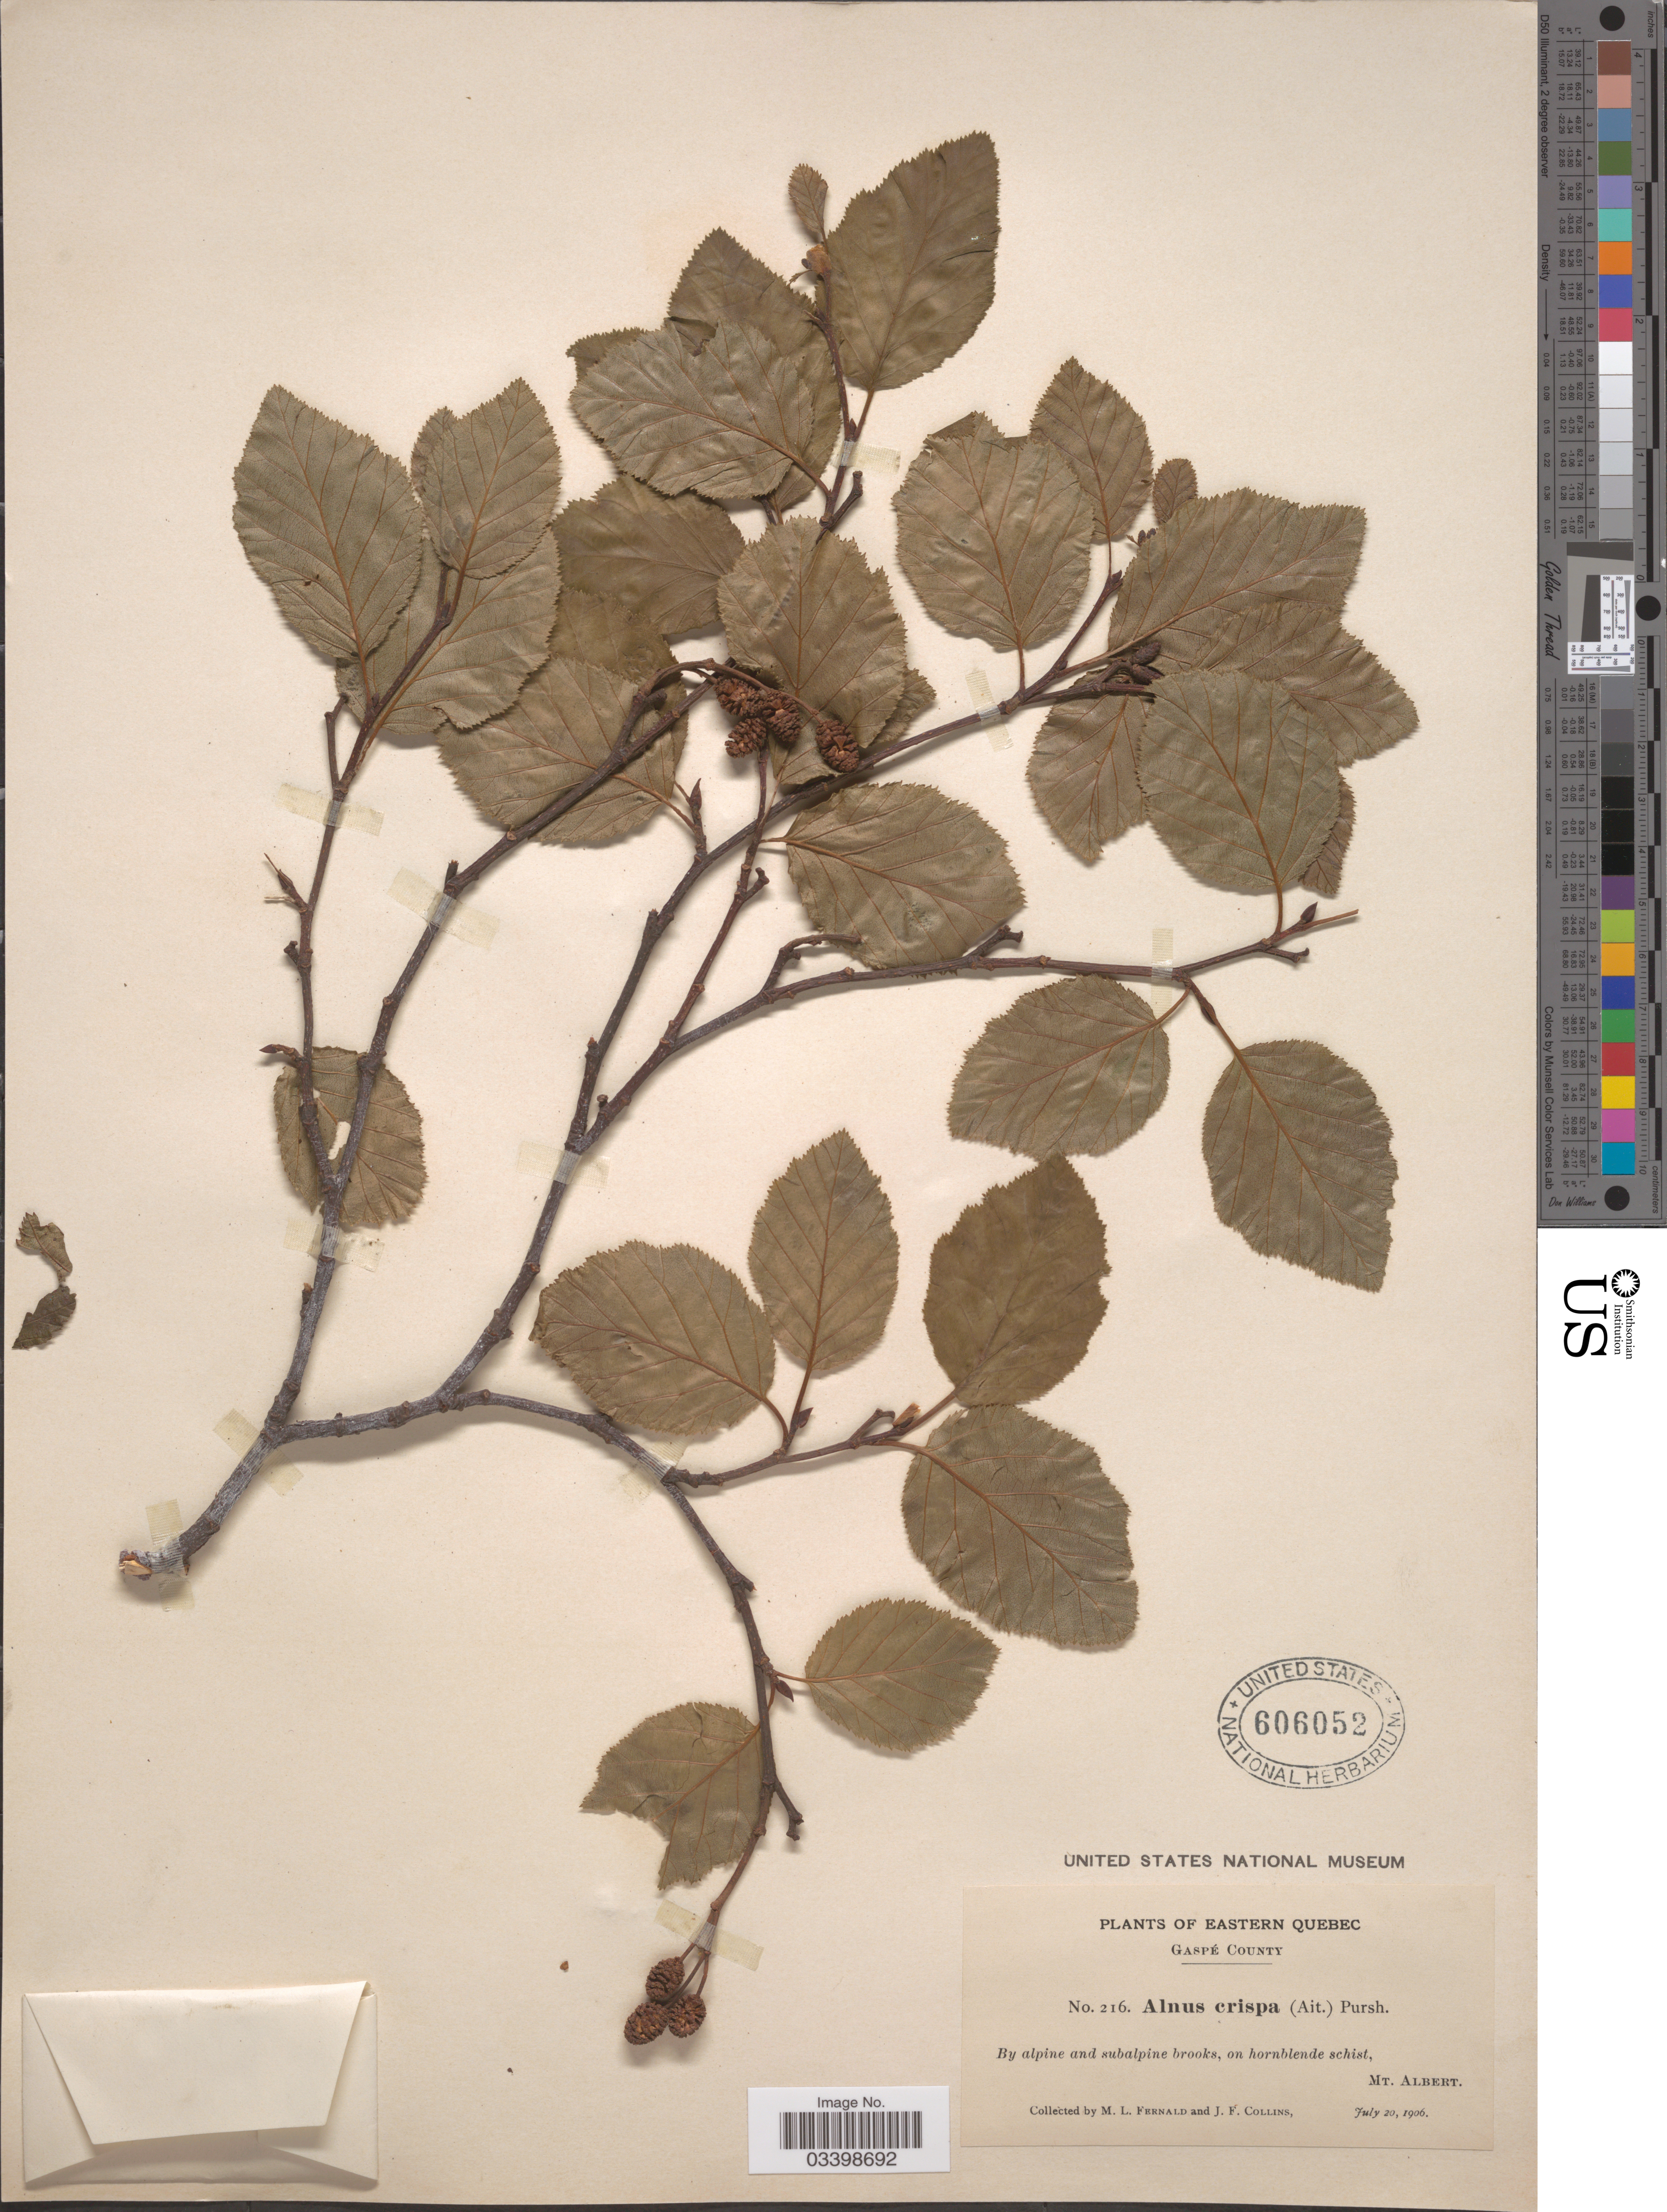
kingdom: Plantae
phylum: Tracheophyta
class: Magnoliopsida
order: Fagales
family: Betulaceae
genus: Alnus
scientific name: Alnus viridis subsp. crispa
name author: (Aiton) Turrill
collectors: M. L. Fernald & J. Collins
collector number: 216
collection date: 1906-07-20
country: Canada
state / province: Quebec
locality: Eastern Quebec, Gaspé County. Mt. Albert.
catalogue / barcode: US 606052